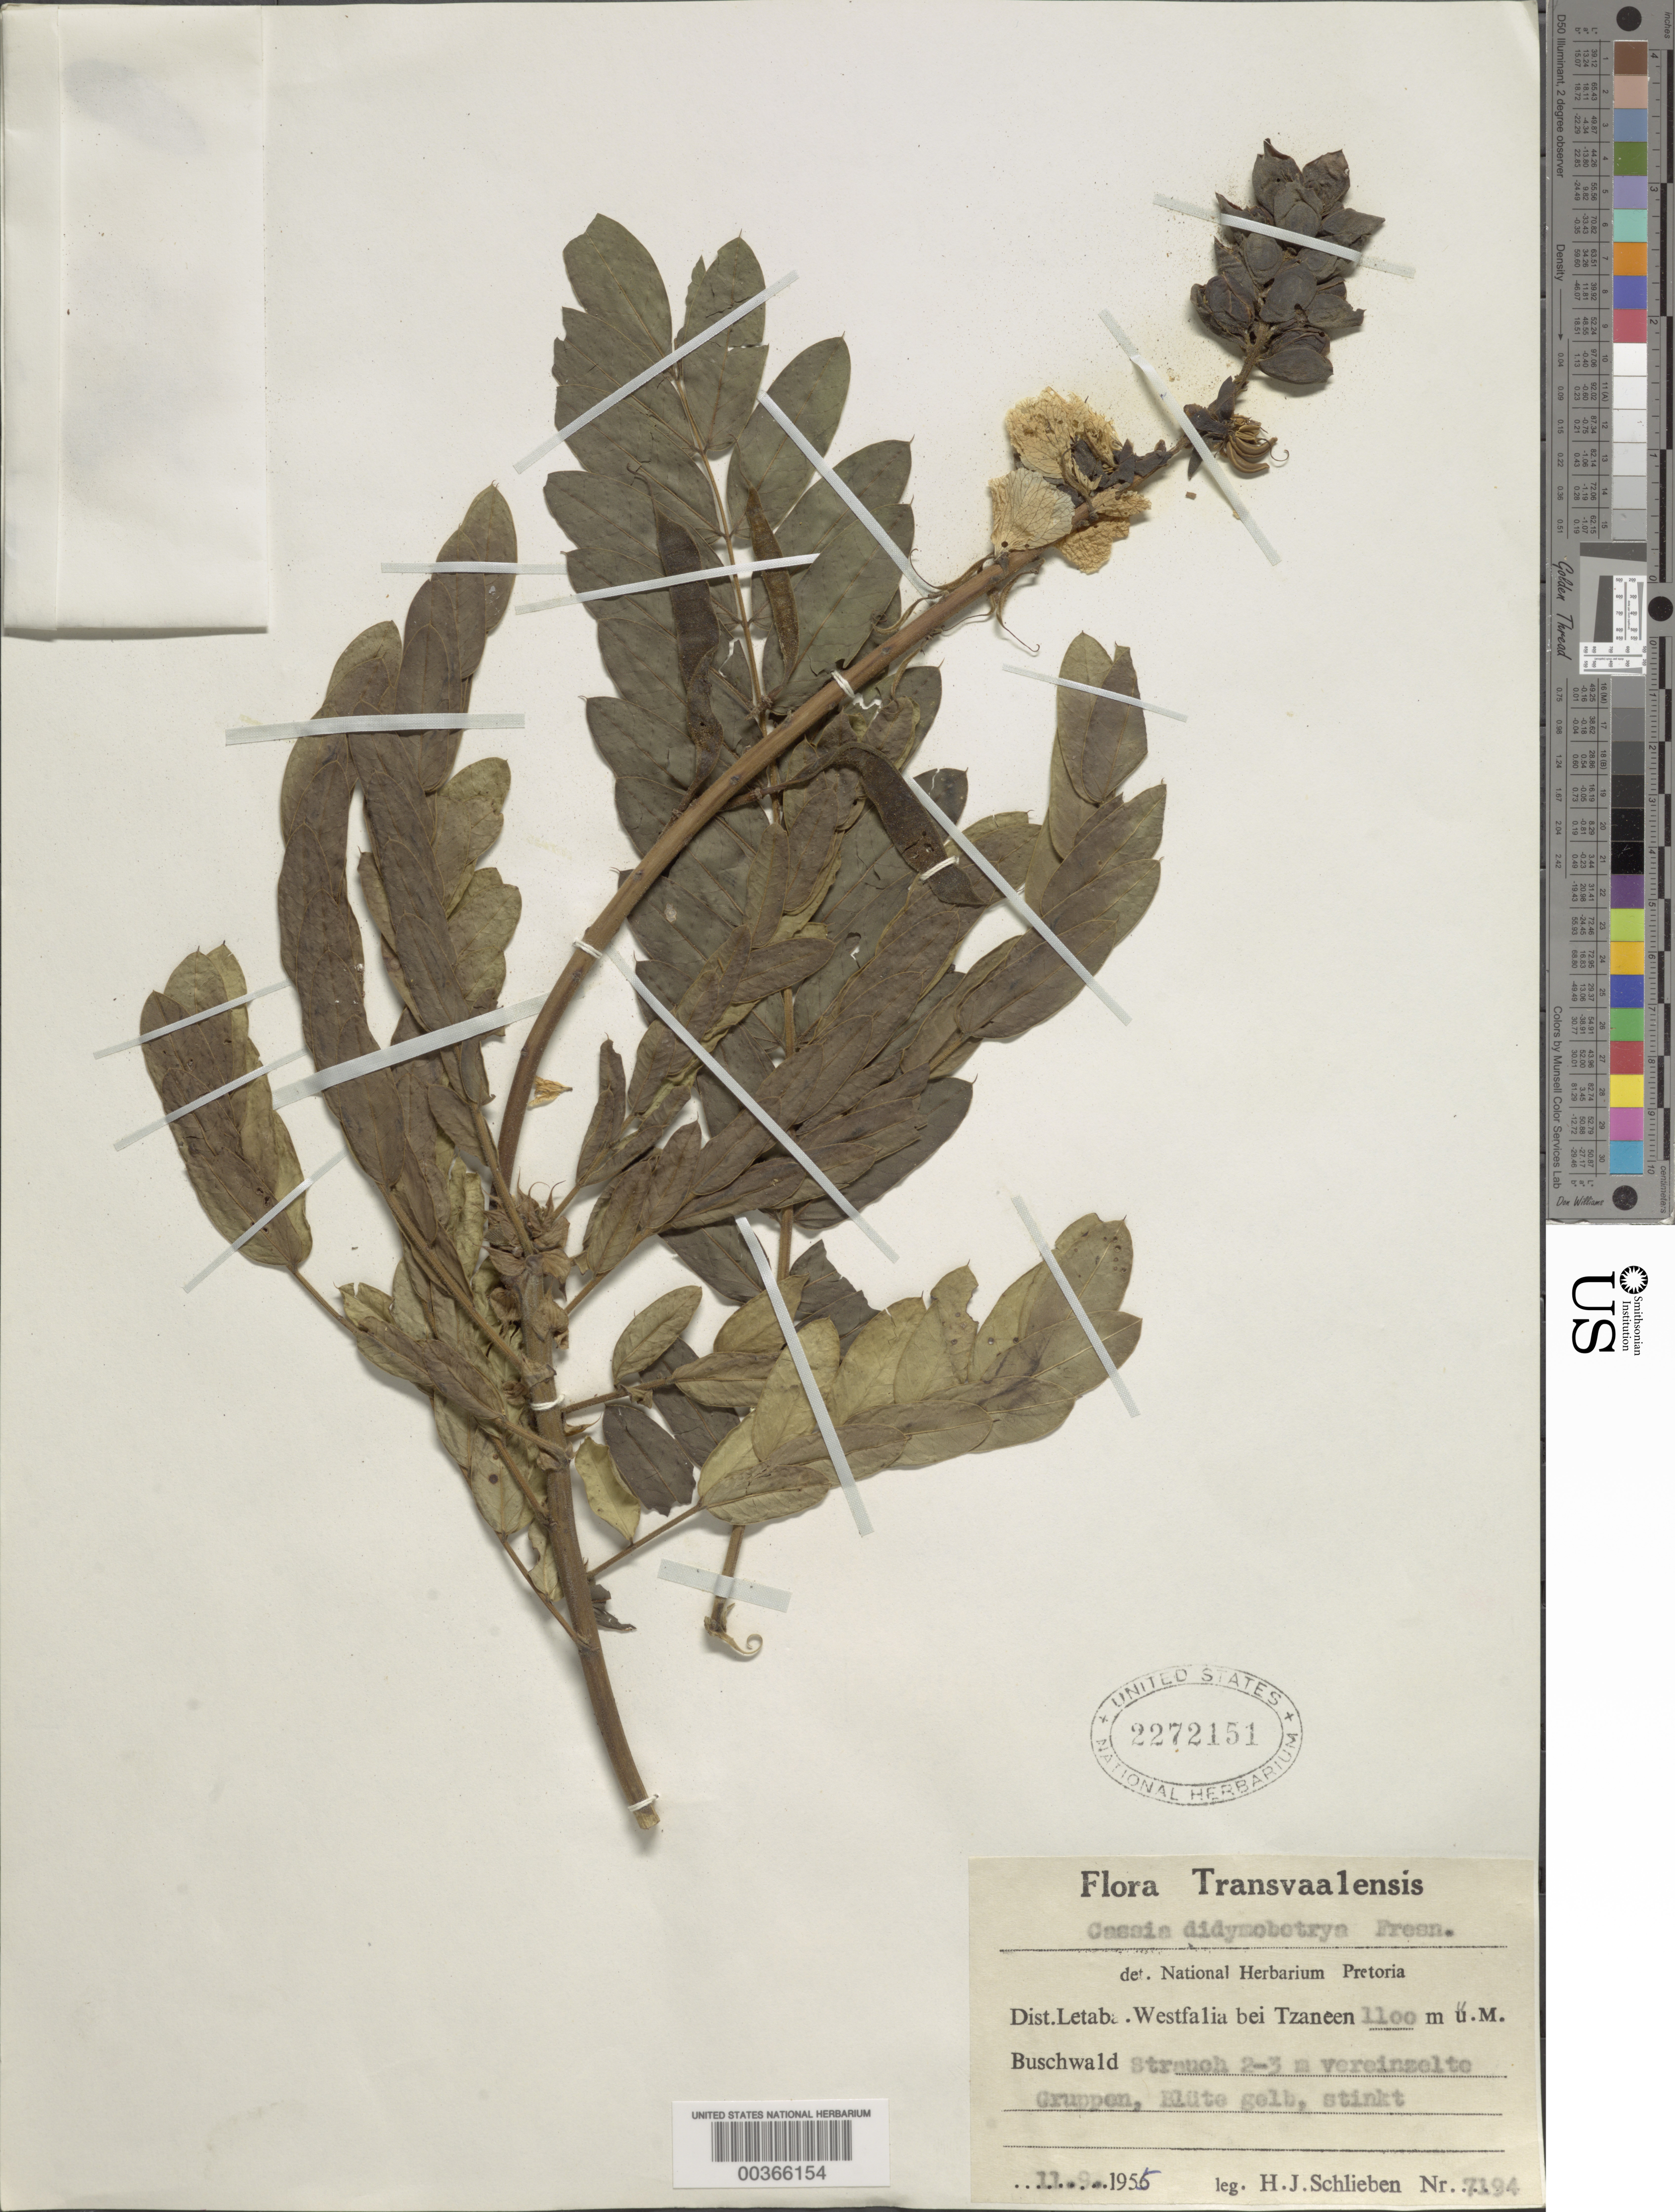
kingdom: Plantae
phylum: Tracheophyta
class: Magnoliopsida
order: Fabales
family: Fabaceae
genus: Senna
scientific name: Senna didymobotrya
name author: (Fresen.) H.S. Irwin & Barneby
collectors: H. J. Schlieben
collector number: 7194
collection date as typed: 11 Sep 1955 or 09 Nov 1955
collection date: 1955-09-11 or 1955-11-09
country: South Africa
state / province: Limpopo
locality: Westfalia bei tzaneen. Letaba Dist. Transvaal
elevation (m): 1100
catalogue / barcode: US 2272151